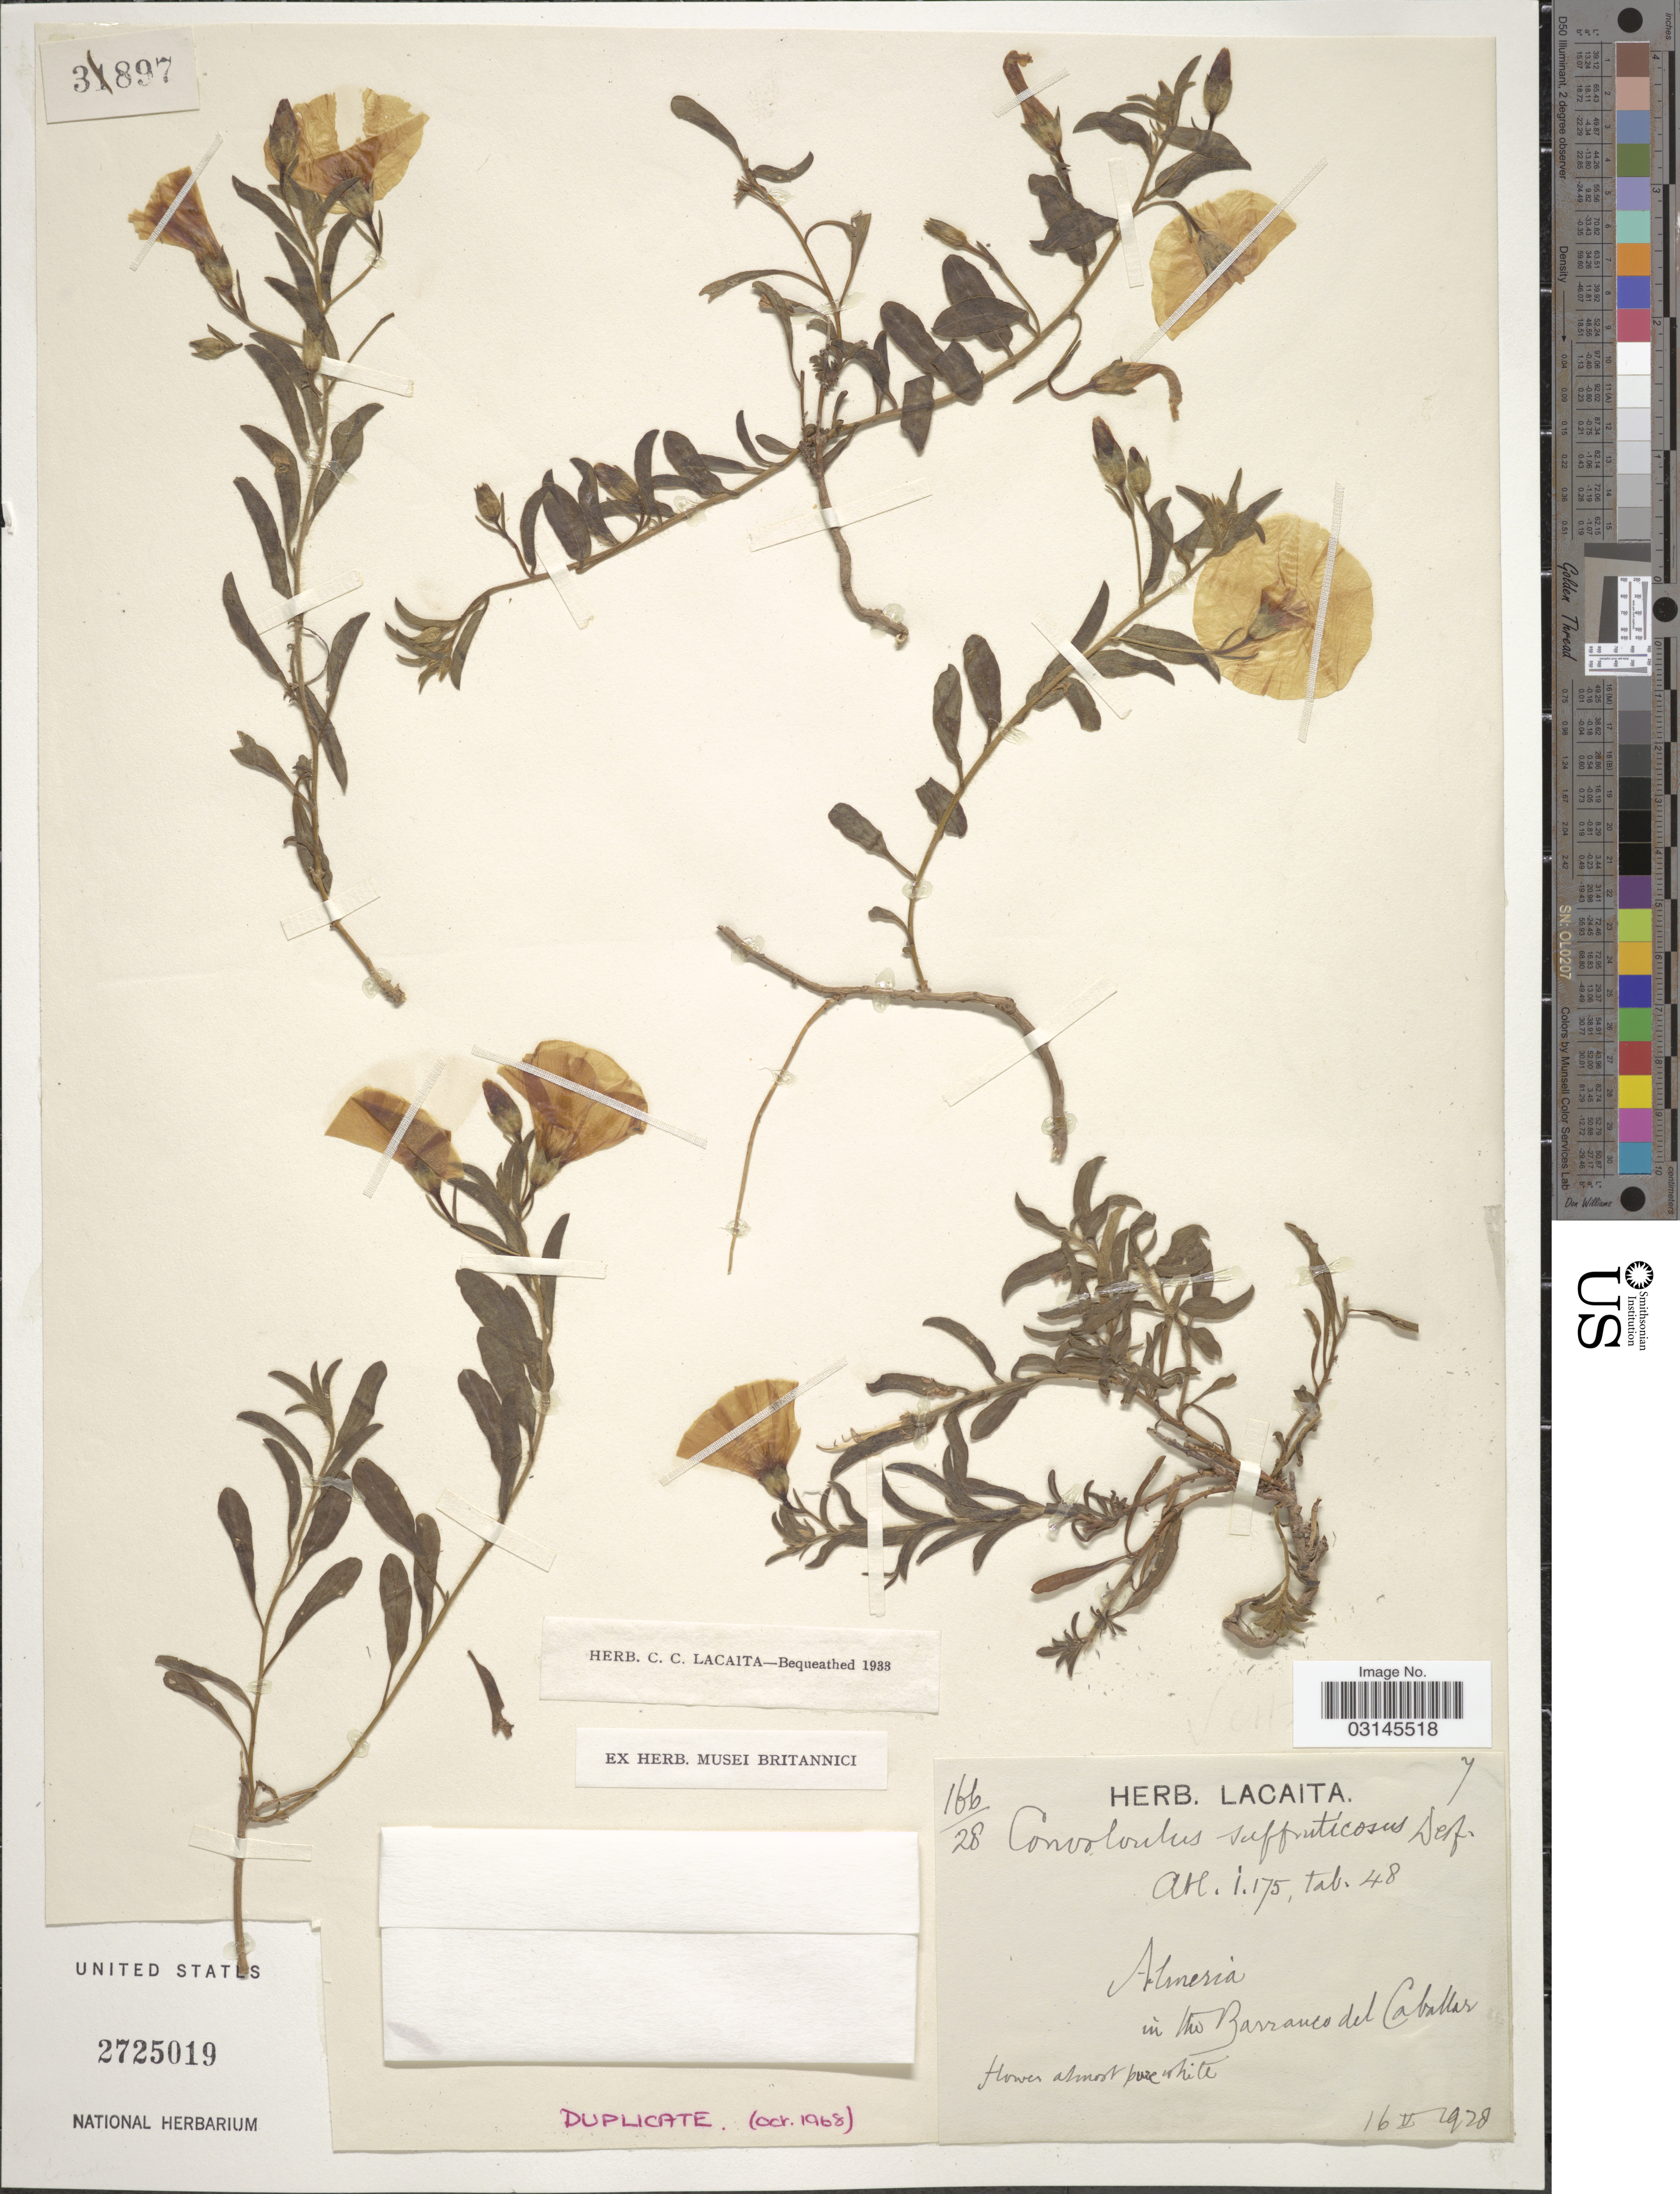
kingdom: Plantae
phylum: Tracheophyta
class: Magnoliopsida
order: Solanales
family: Convolvulaceae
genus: Convolvulus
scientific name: Convolvulus suffruticosus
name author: Desf.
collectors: ex herb. Lacaita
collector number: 166/28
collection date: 1928-05-16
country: Spain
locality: Almeria in the Barranco del Caballar.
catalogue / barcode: US 2725019